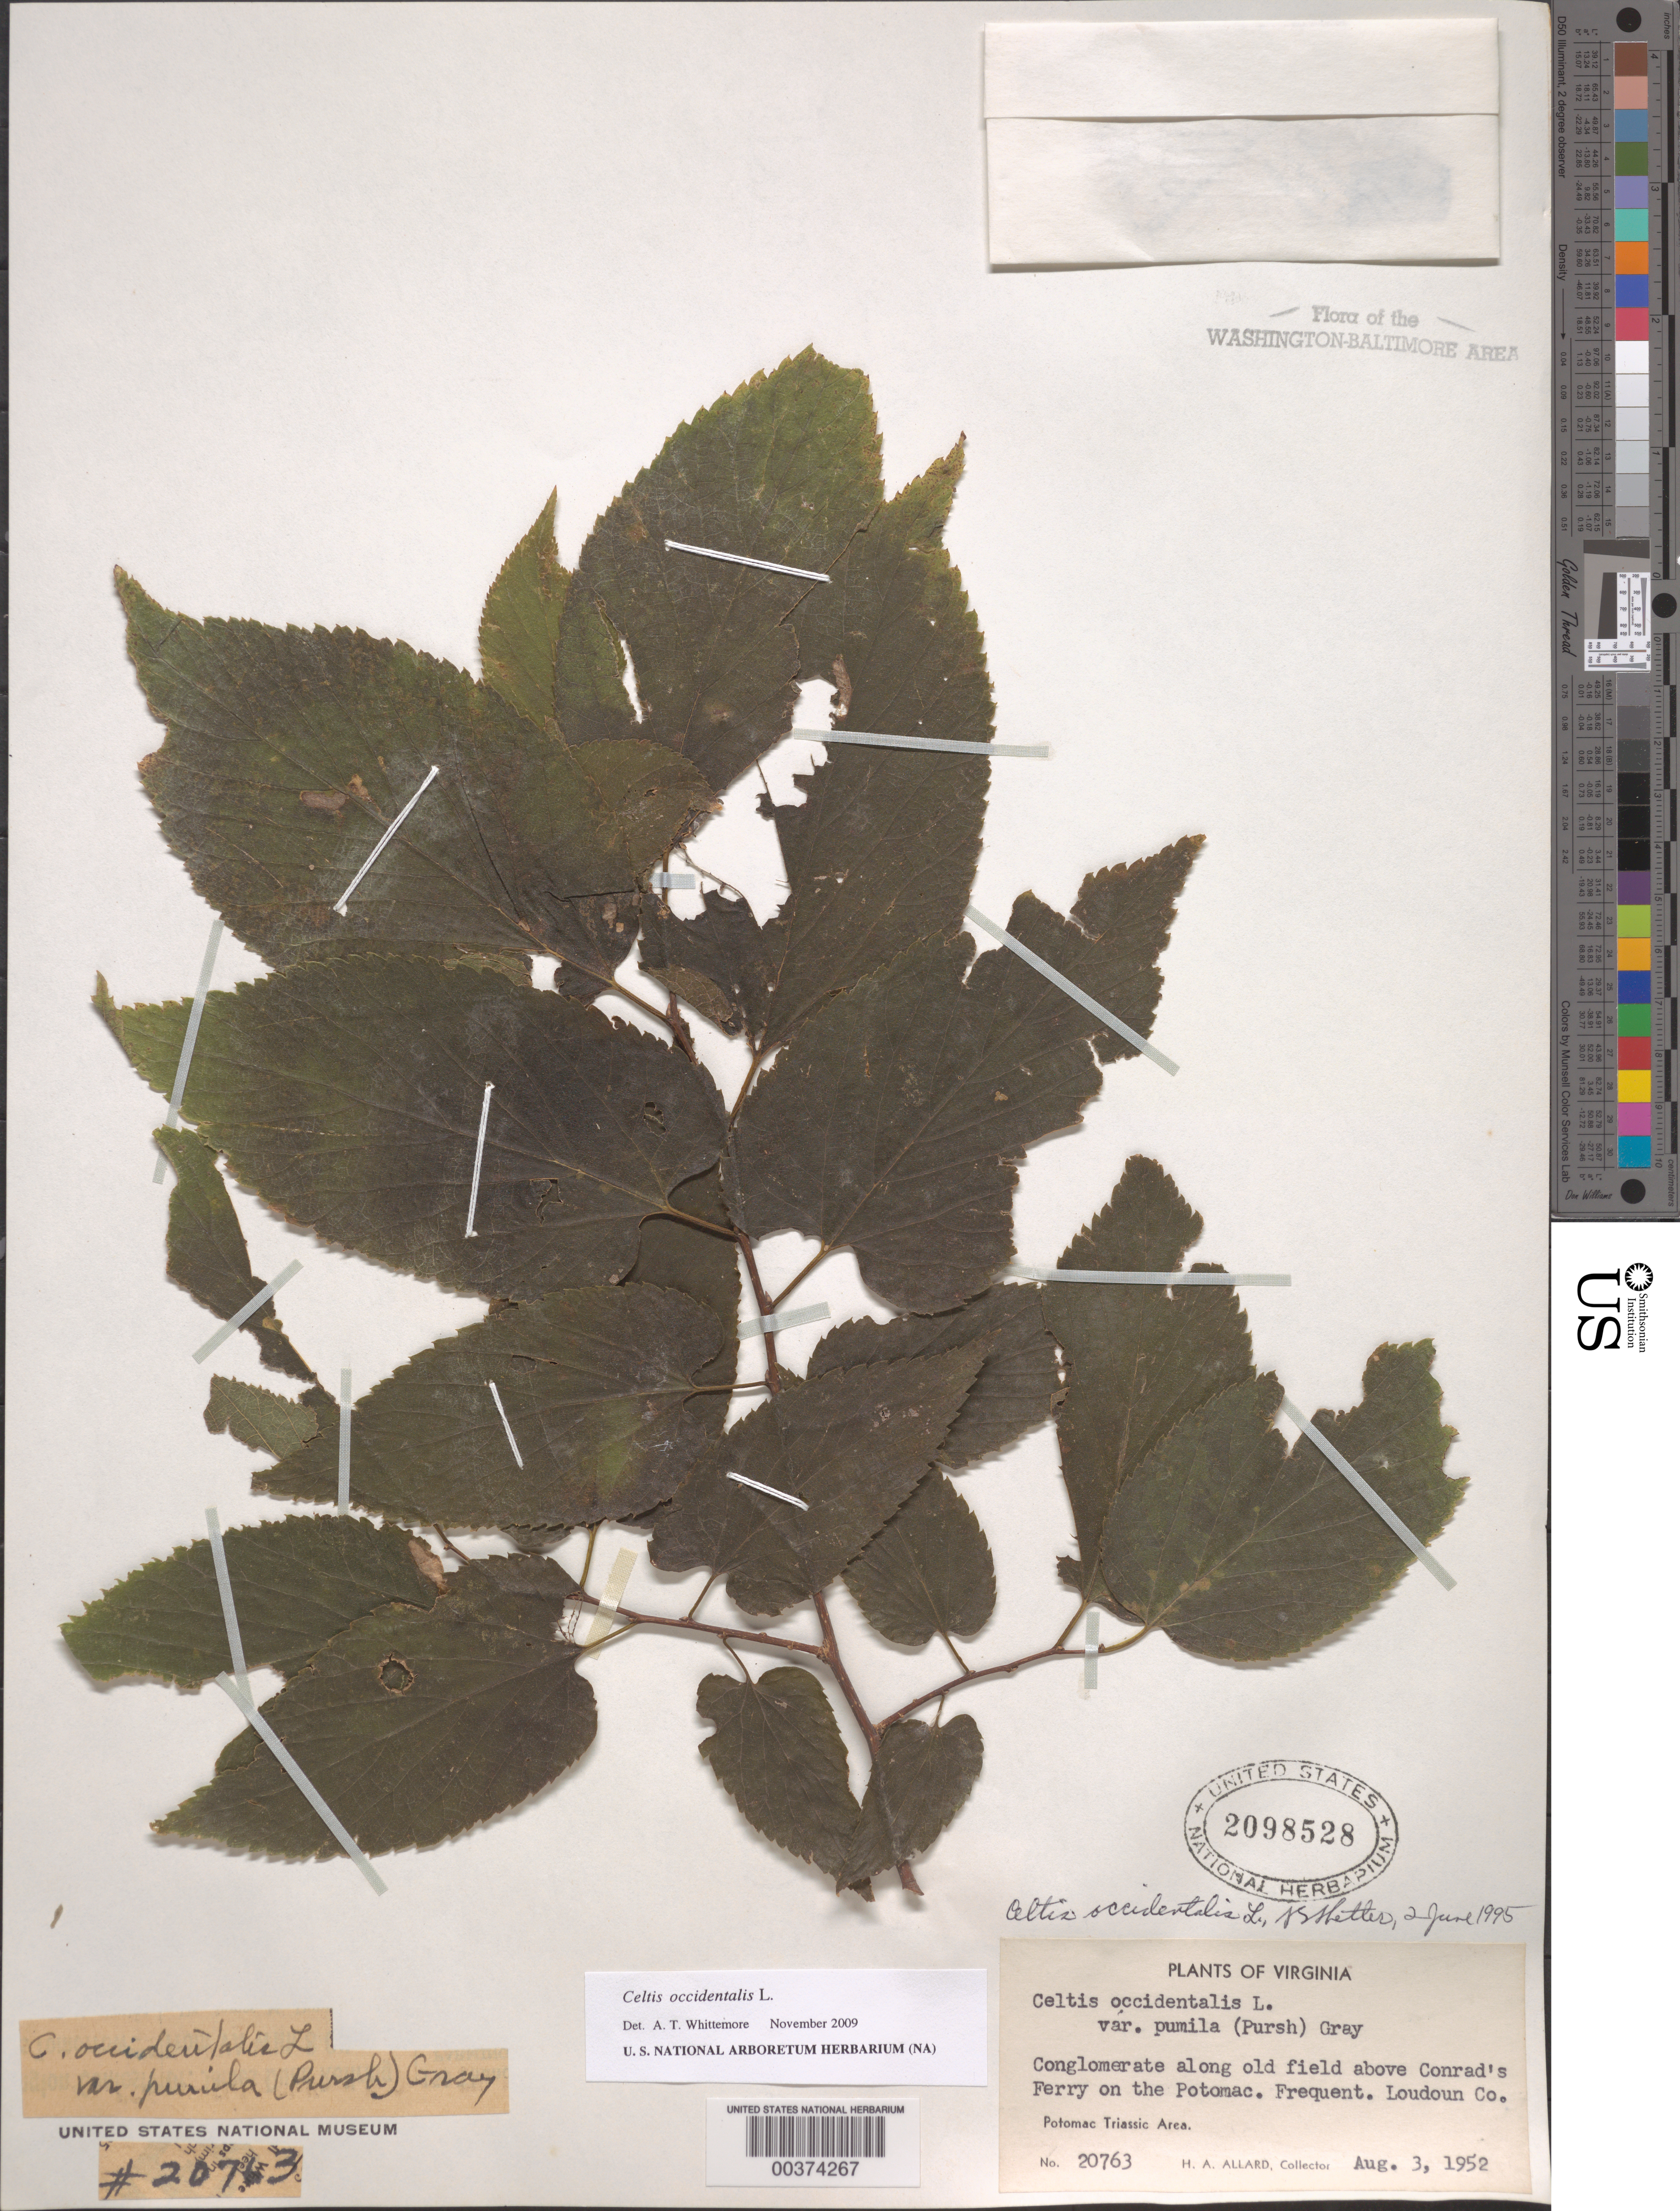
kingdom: Plantae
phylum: Tracheophyta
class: Magnoliopsida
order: Rosales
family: Cannabaceae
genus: Celtis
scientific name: Celtis occidentalis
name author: L.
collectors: H. A. Allard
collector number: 20763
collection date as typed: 03 Aug 1952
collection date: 1952-08-03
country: United States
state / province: Virginia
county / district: Loudoun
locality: Potomac River above Conrads Ferry, off Route 15 from Leesburg C. and O. Canal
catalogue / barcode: US 2098528